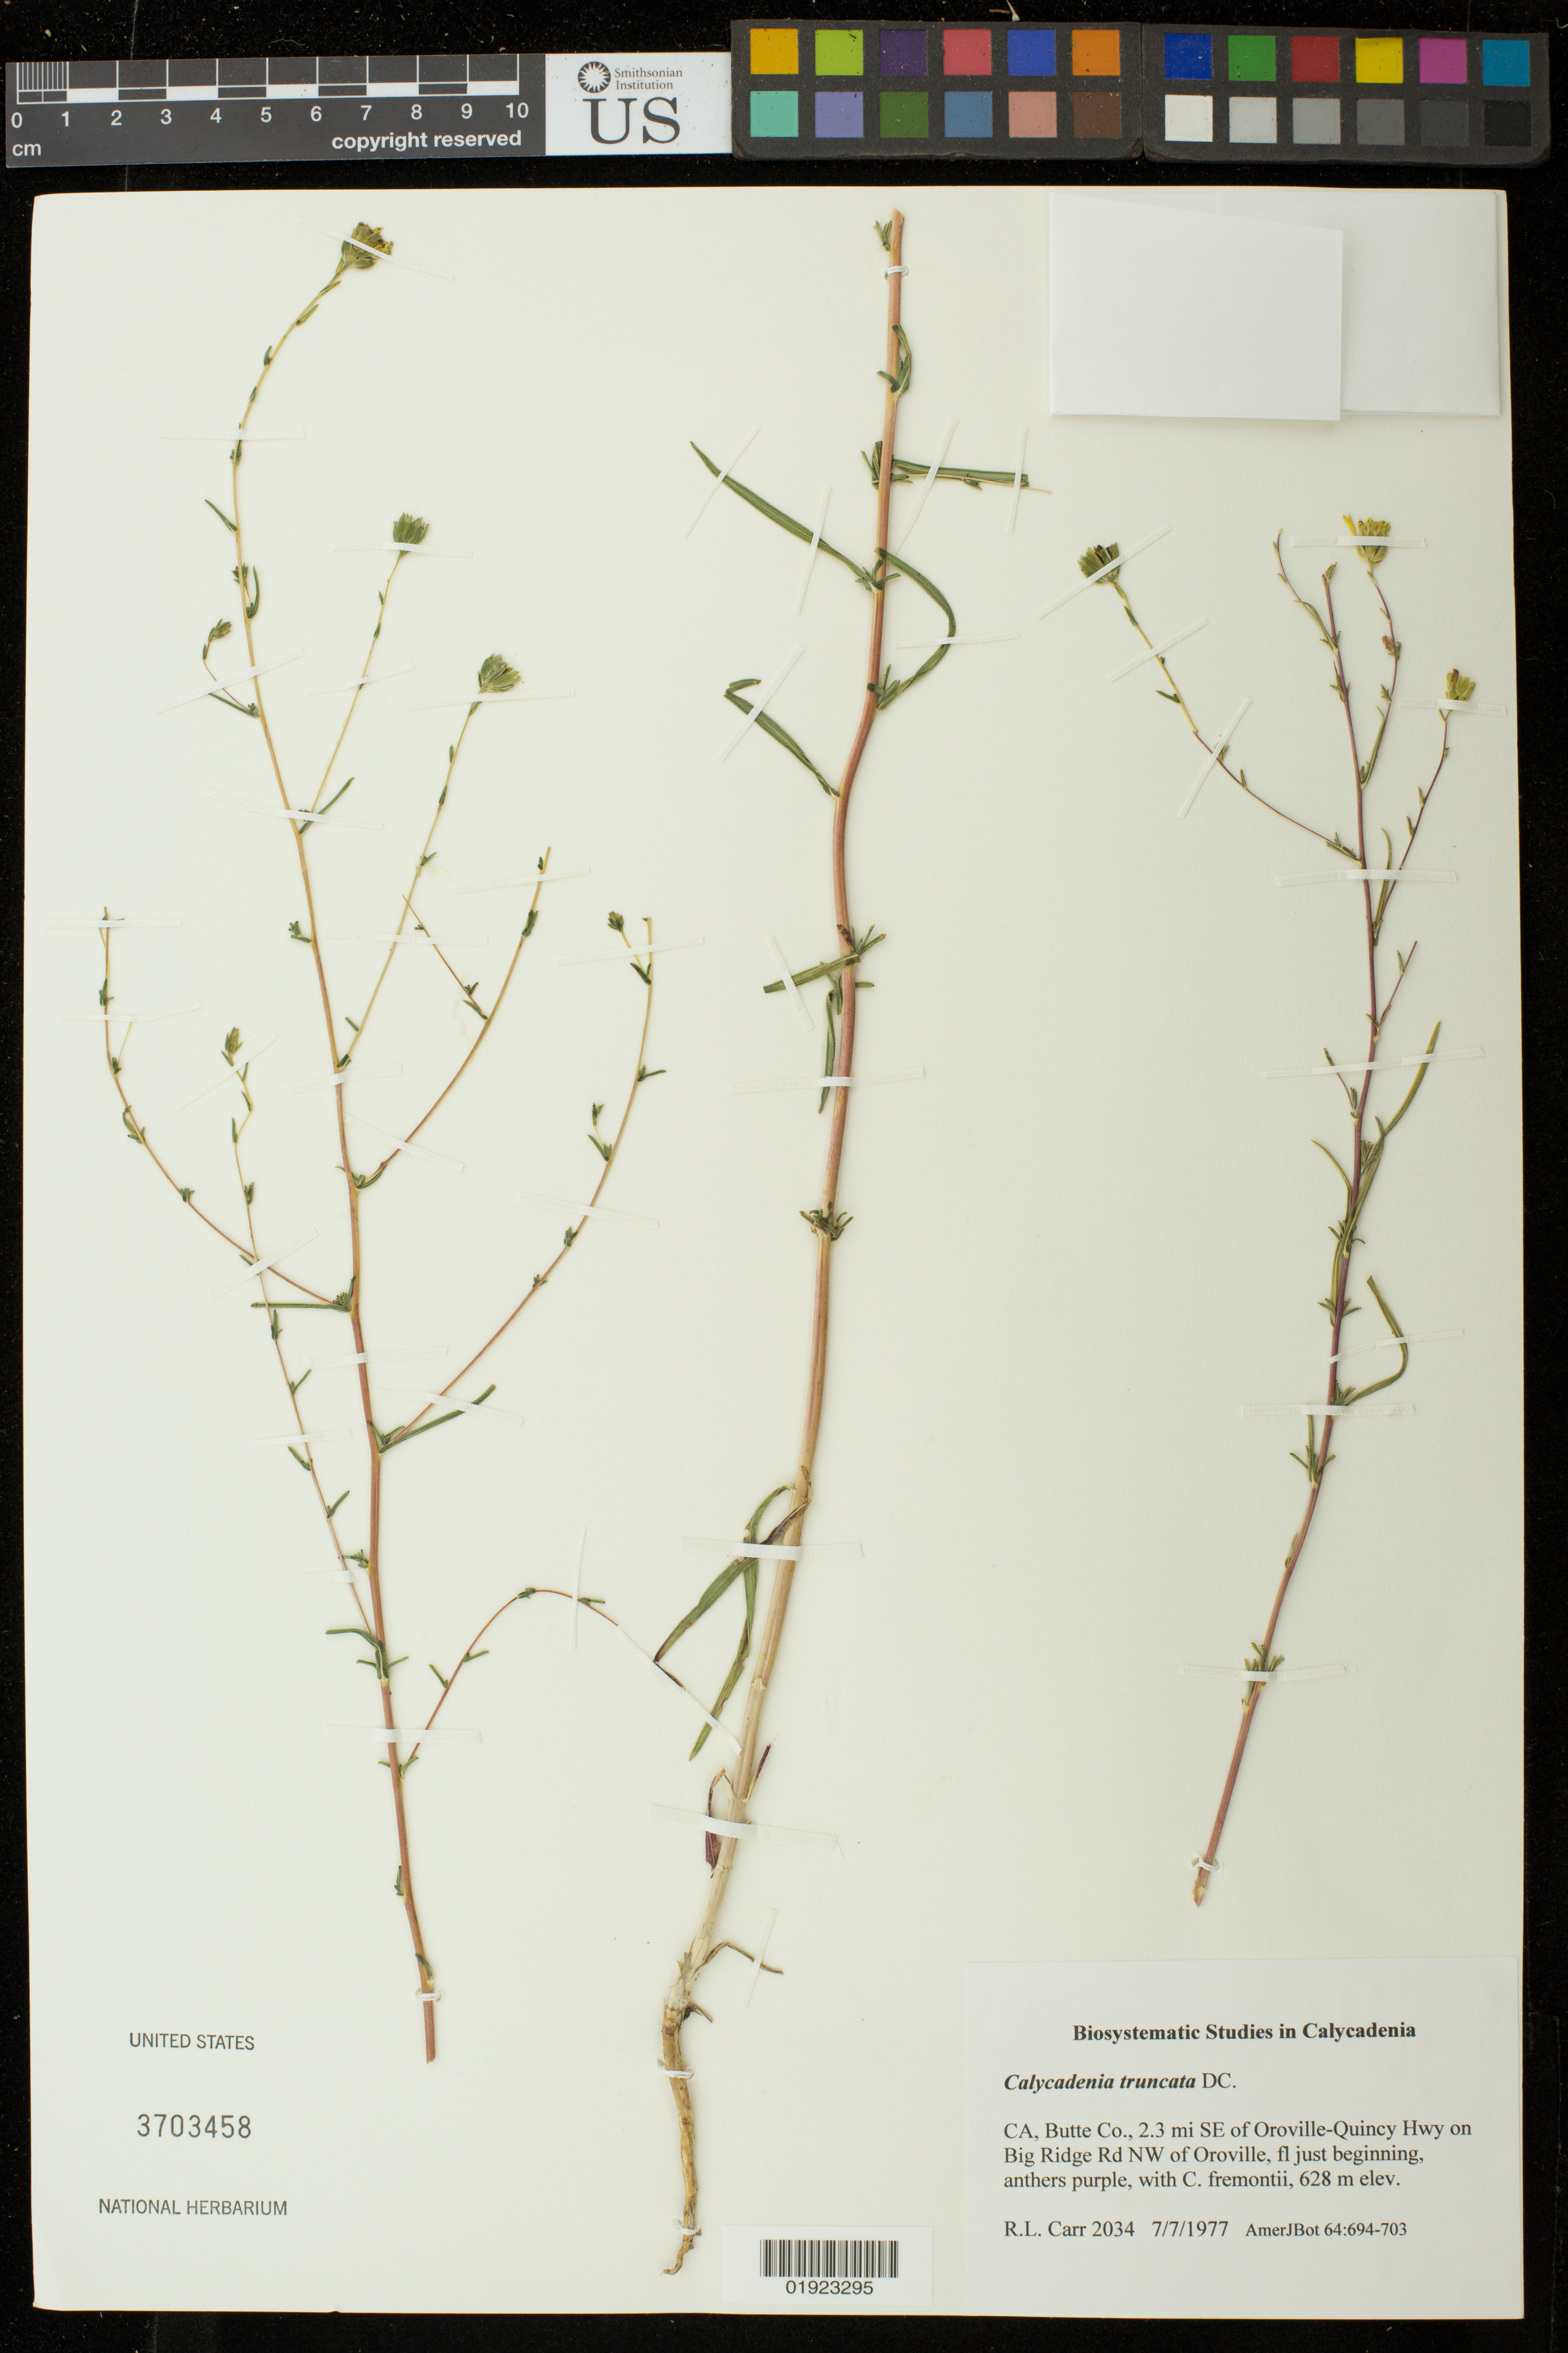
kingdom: Plantae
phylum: Tracheophyta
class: Magnoliopsida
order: Asterales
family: Asteraceae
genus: Calycadenia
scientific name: Calycadenia truncata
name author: DC.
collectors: R. Carr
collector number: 2034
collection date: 1977-07-07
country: United States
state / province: California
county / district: Butte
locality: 2.3 mi SE of Oroville-Quincy Hwy on Big Ridge Rd NW of Oroville.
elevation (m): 628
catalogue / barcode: US 3703458